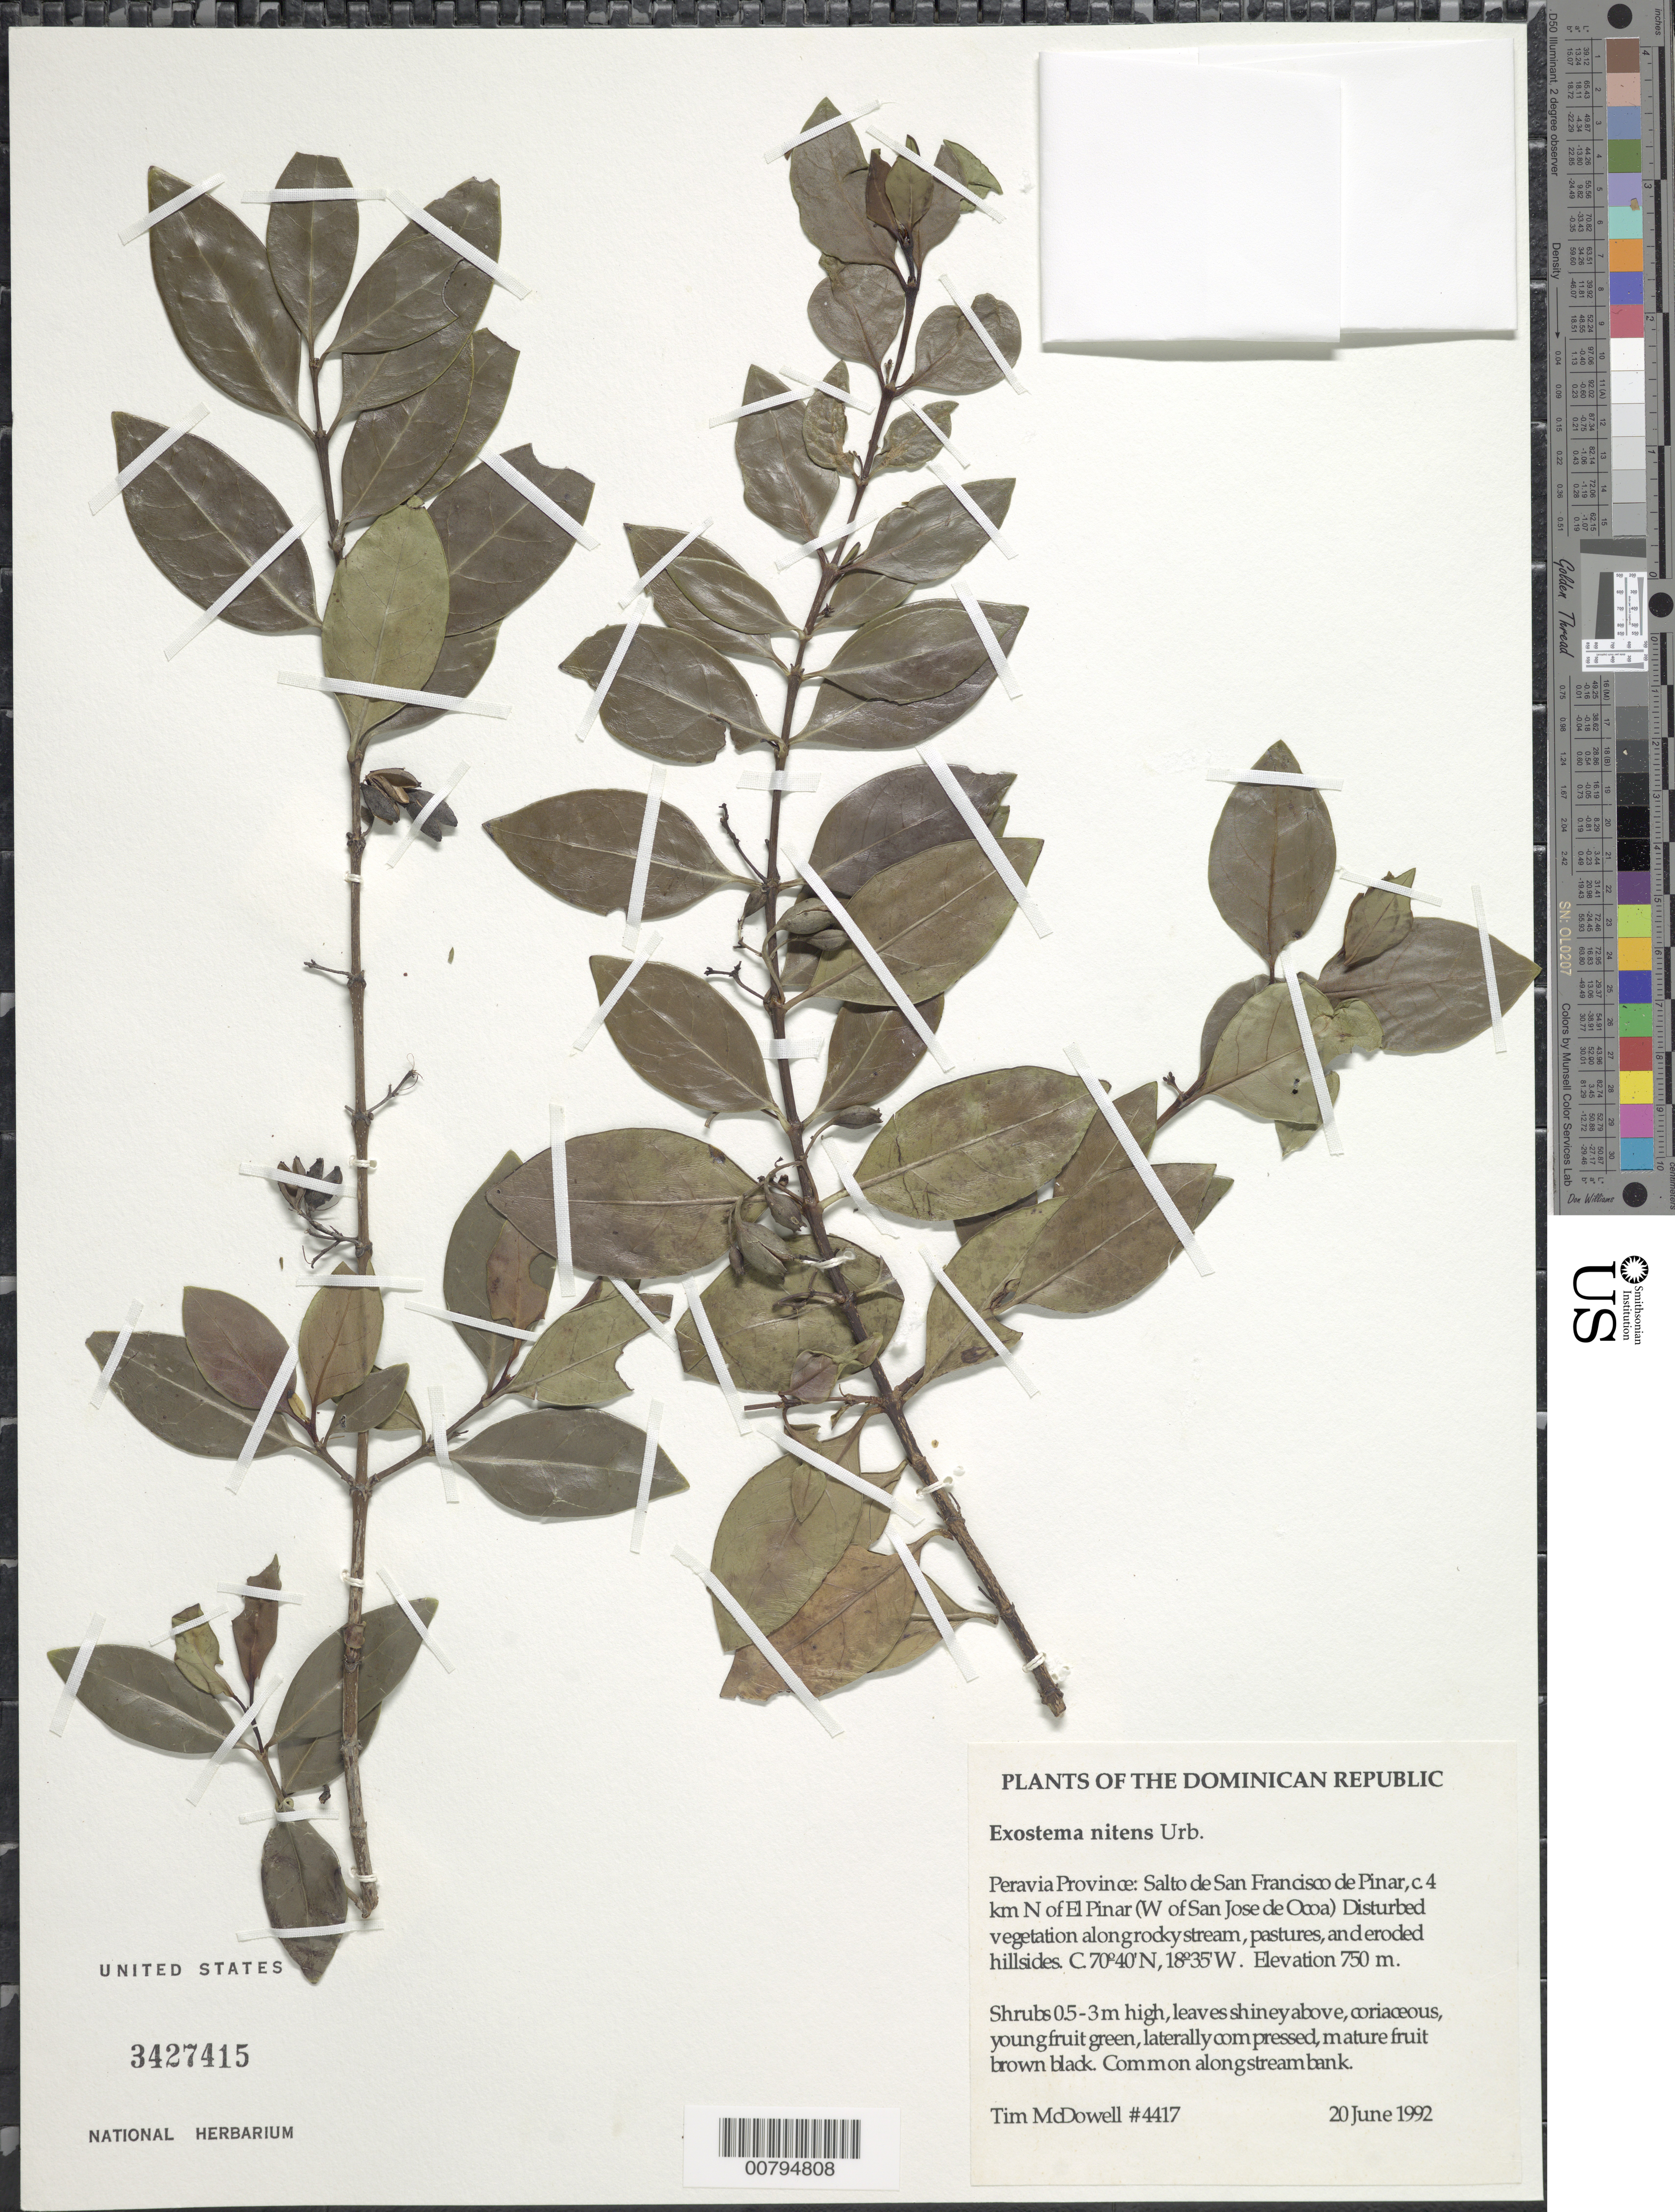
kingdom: Plantae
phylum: Tracheophyta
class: Magnoliopsida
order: Gentianales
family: Rubiaceae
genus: Exostema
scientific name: Exostema nitens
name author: Urb.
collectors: T. McDowell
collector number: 4417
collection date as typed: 20 Jun 1992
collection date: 1992-06-20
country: Dominican Republic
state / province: Peravia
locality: Salto de San Francisco de Pinar, c. 4 km N of El Pinar (W of San Jose de Ocoa)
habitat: Disturbed vegetation along rocky stream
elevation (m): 750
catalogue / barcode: US 3427415